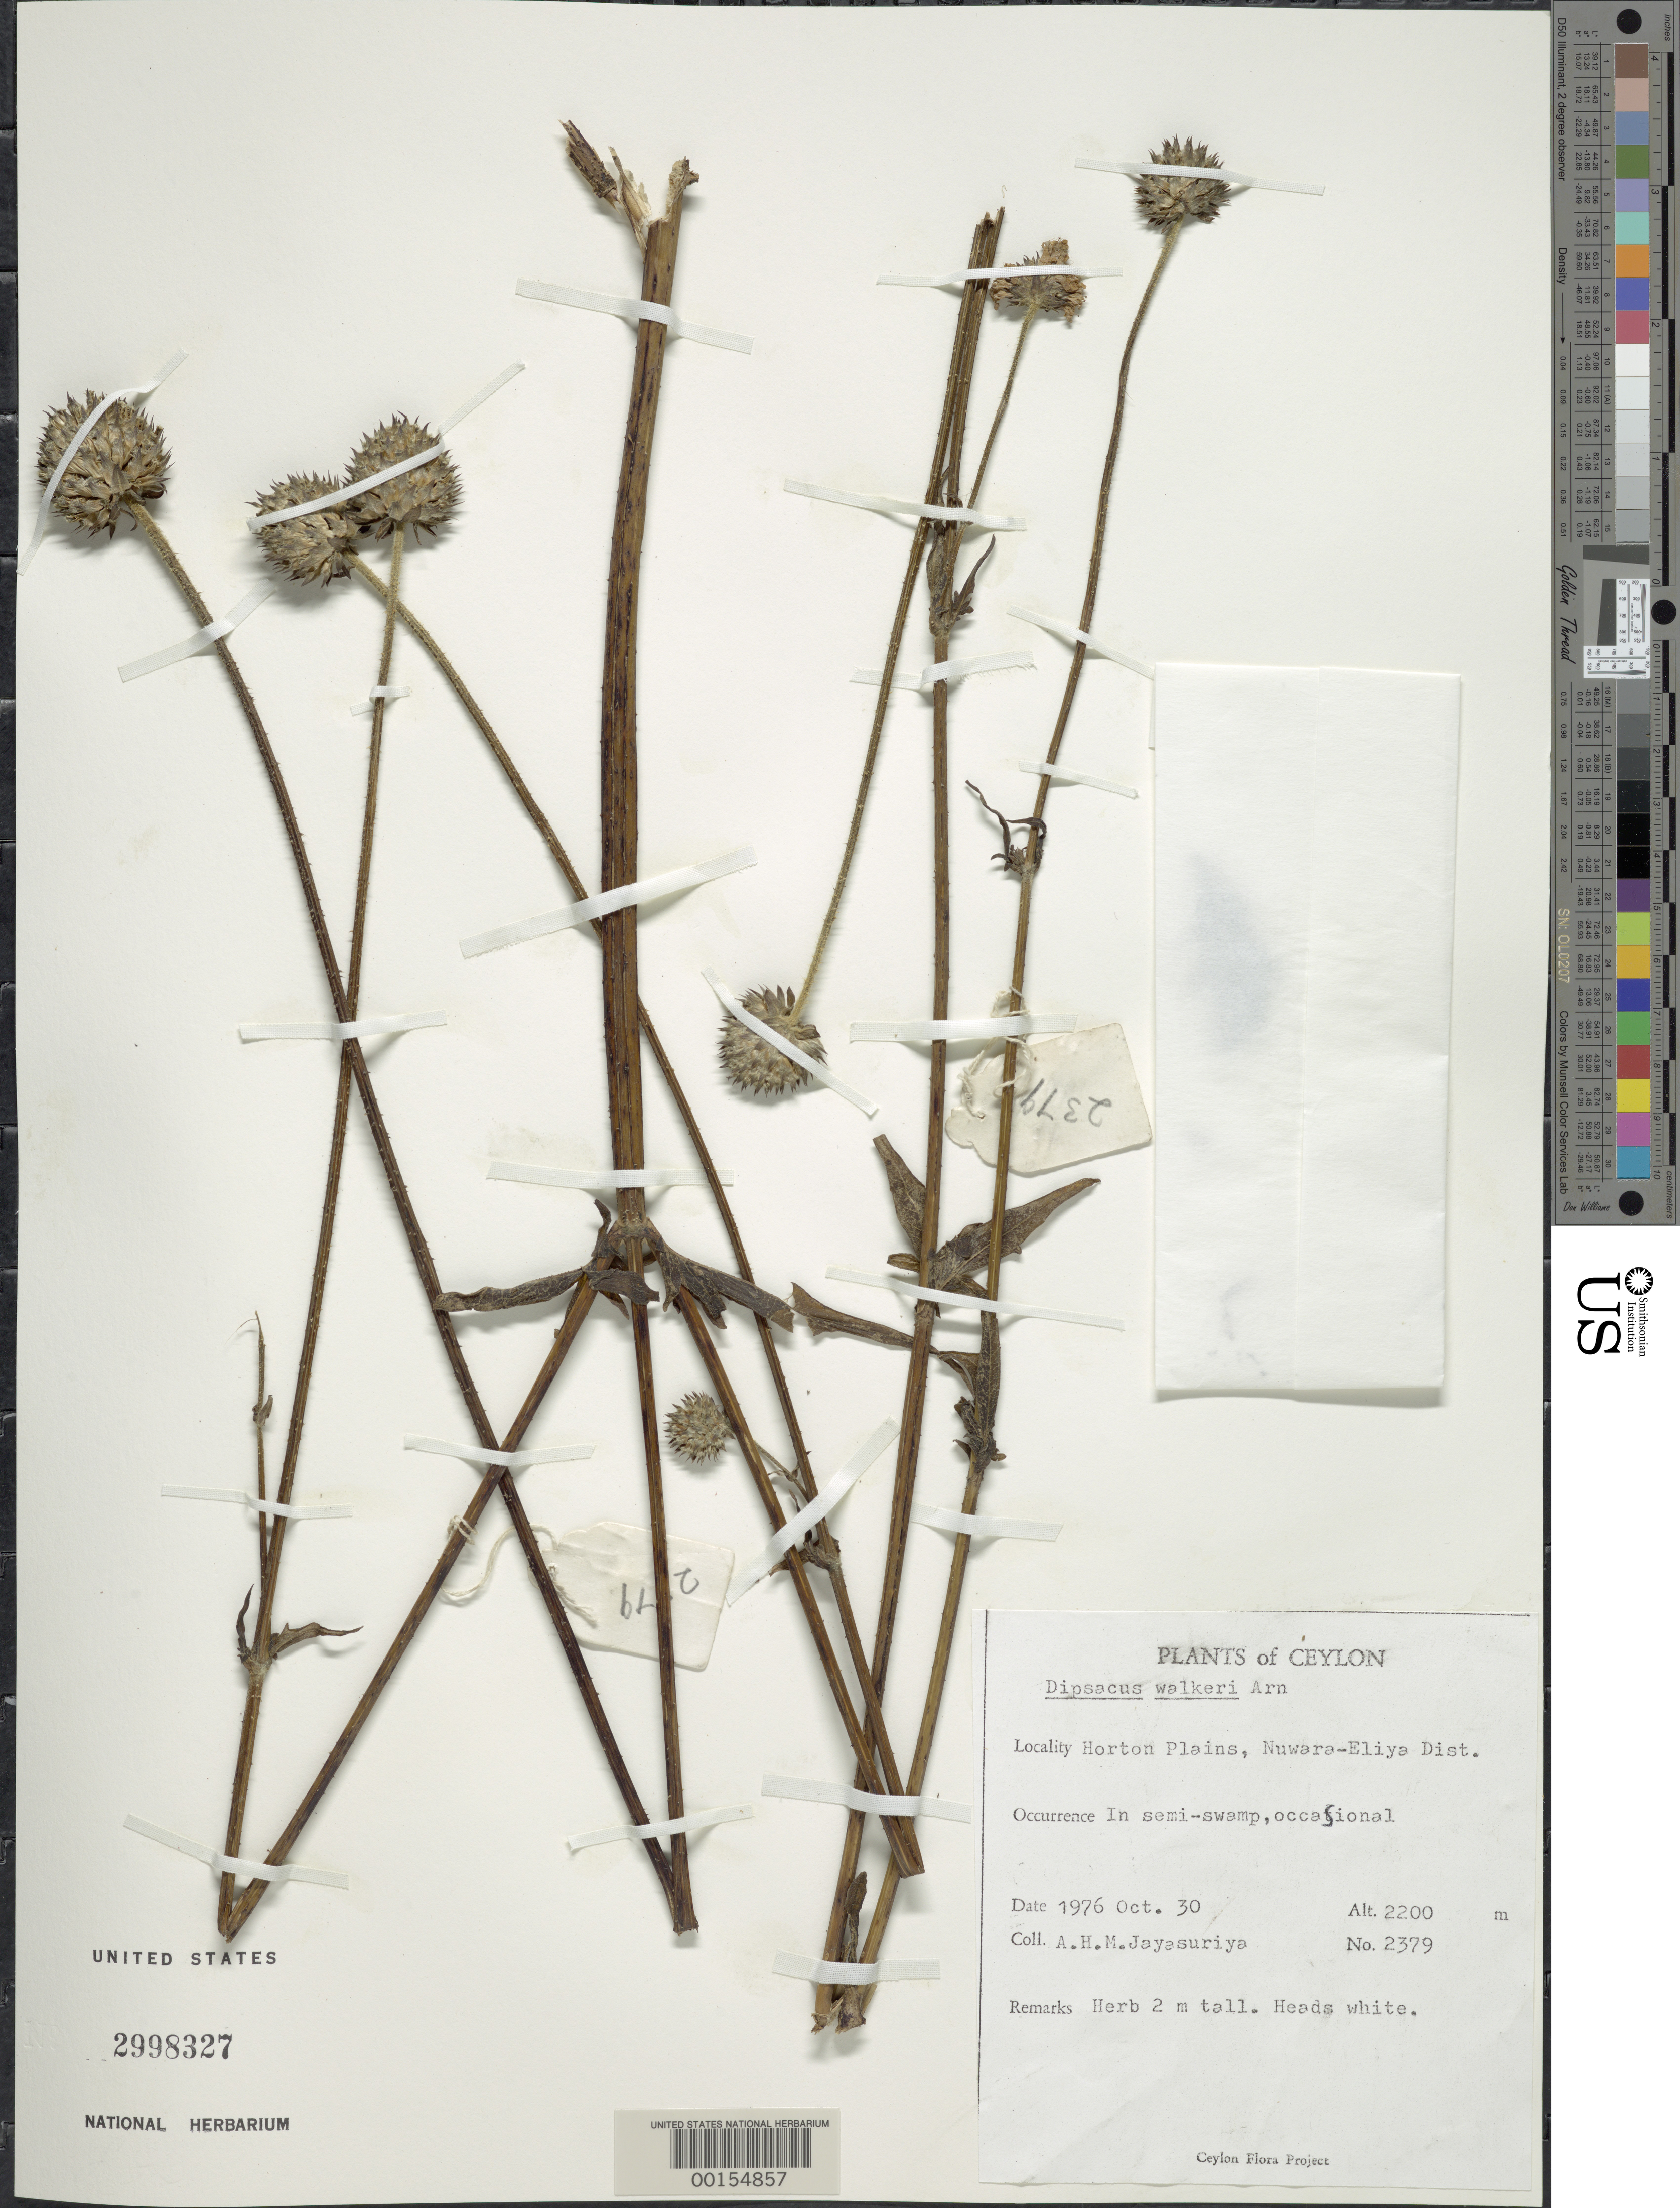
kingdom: Plantae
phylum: Tracheophyta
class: Magnoliopsida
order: Dipsacales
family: Caprifoliaceae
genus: Dipsacus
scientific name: Dipsacus walkeri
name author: Arn.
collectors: A. H. Jayasuriya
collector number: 2379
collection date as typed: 30 Oct 1976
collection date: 1976-10-30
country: Sri Lanka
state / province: Central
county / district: Nuwara Elya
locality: Horton plains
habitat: In semi-swamp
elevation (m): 2200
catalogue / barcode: US 2998327